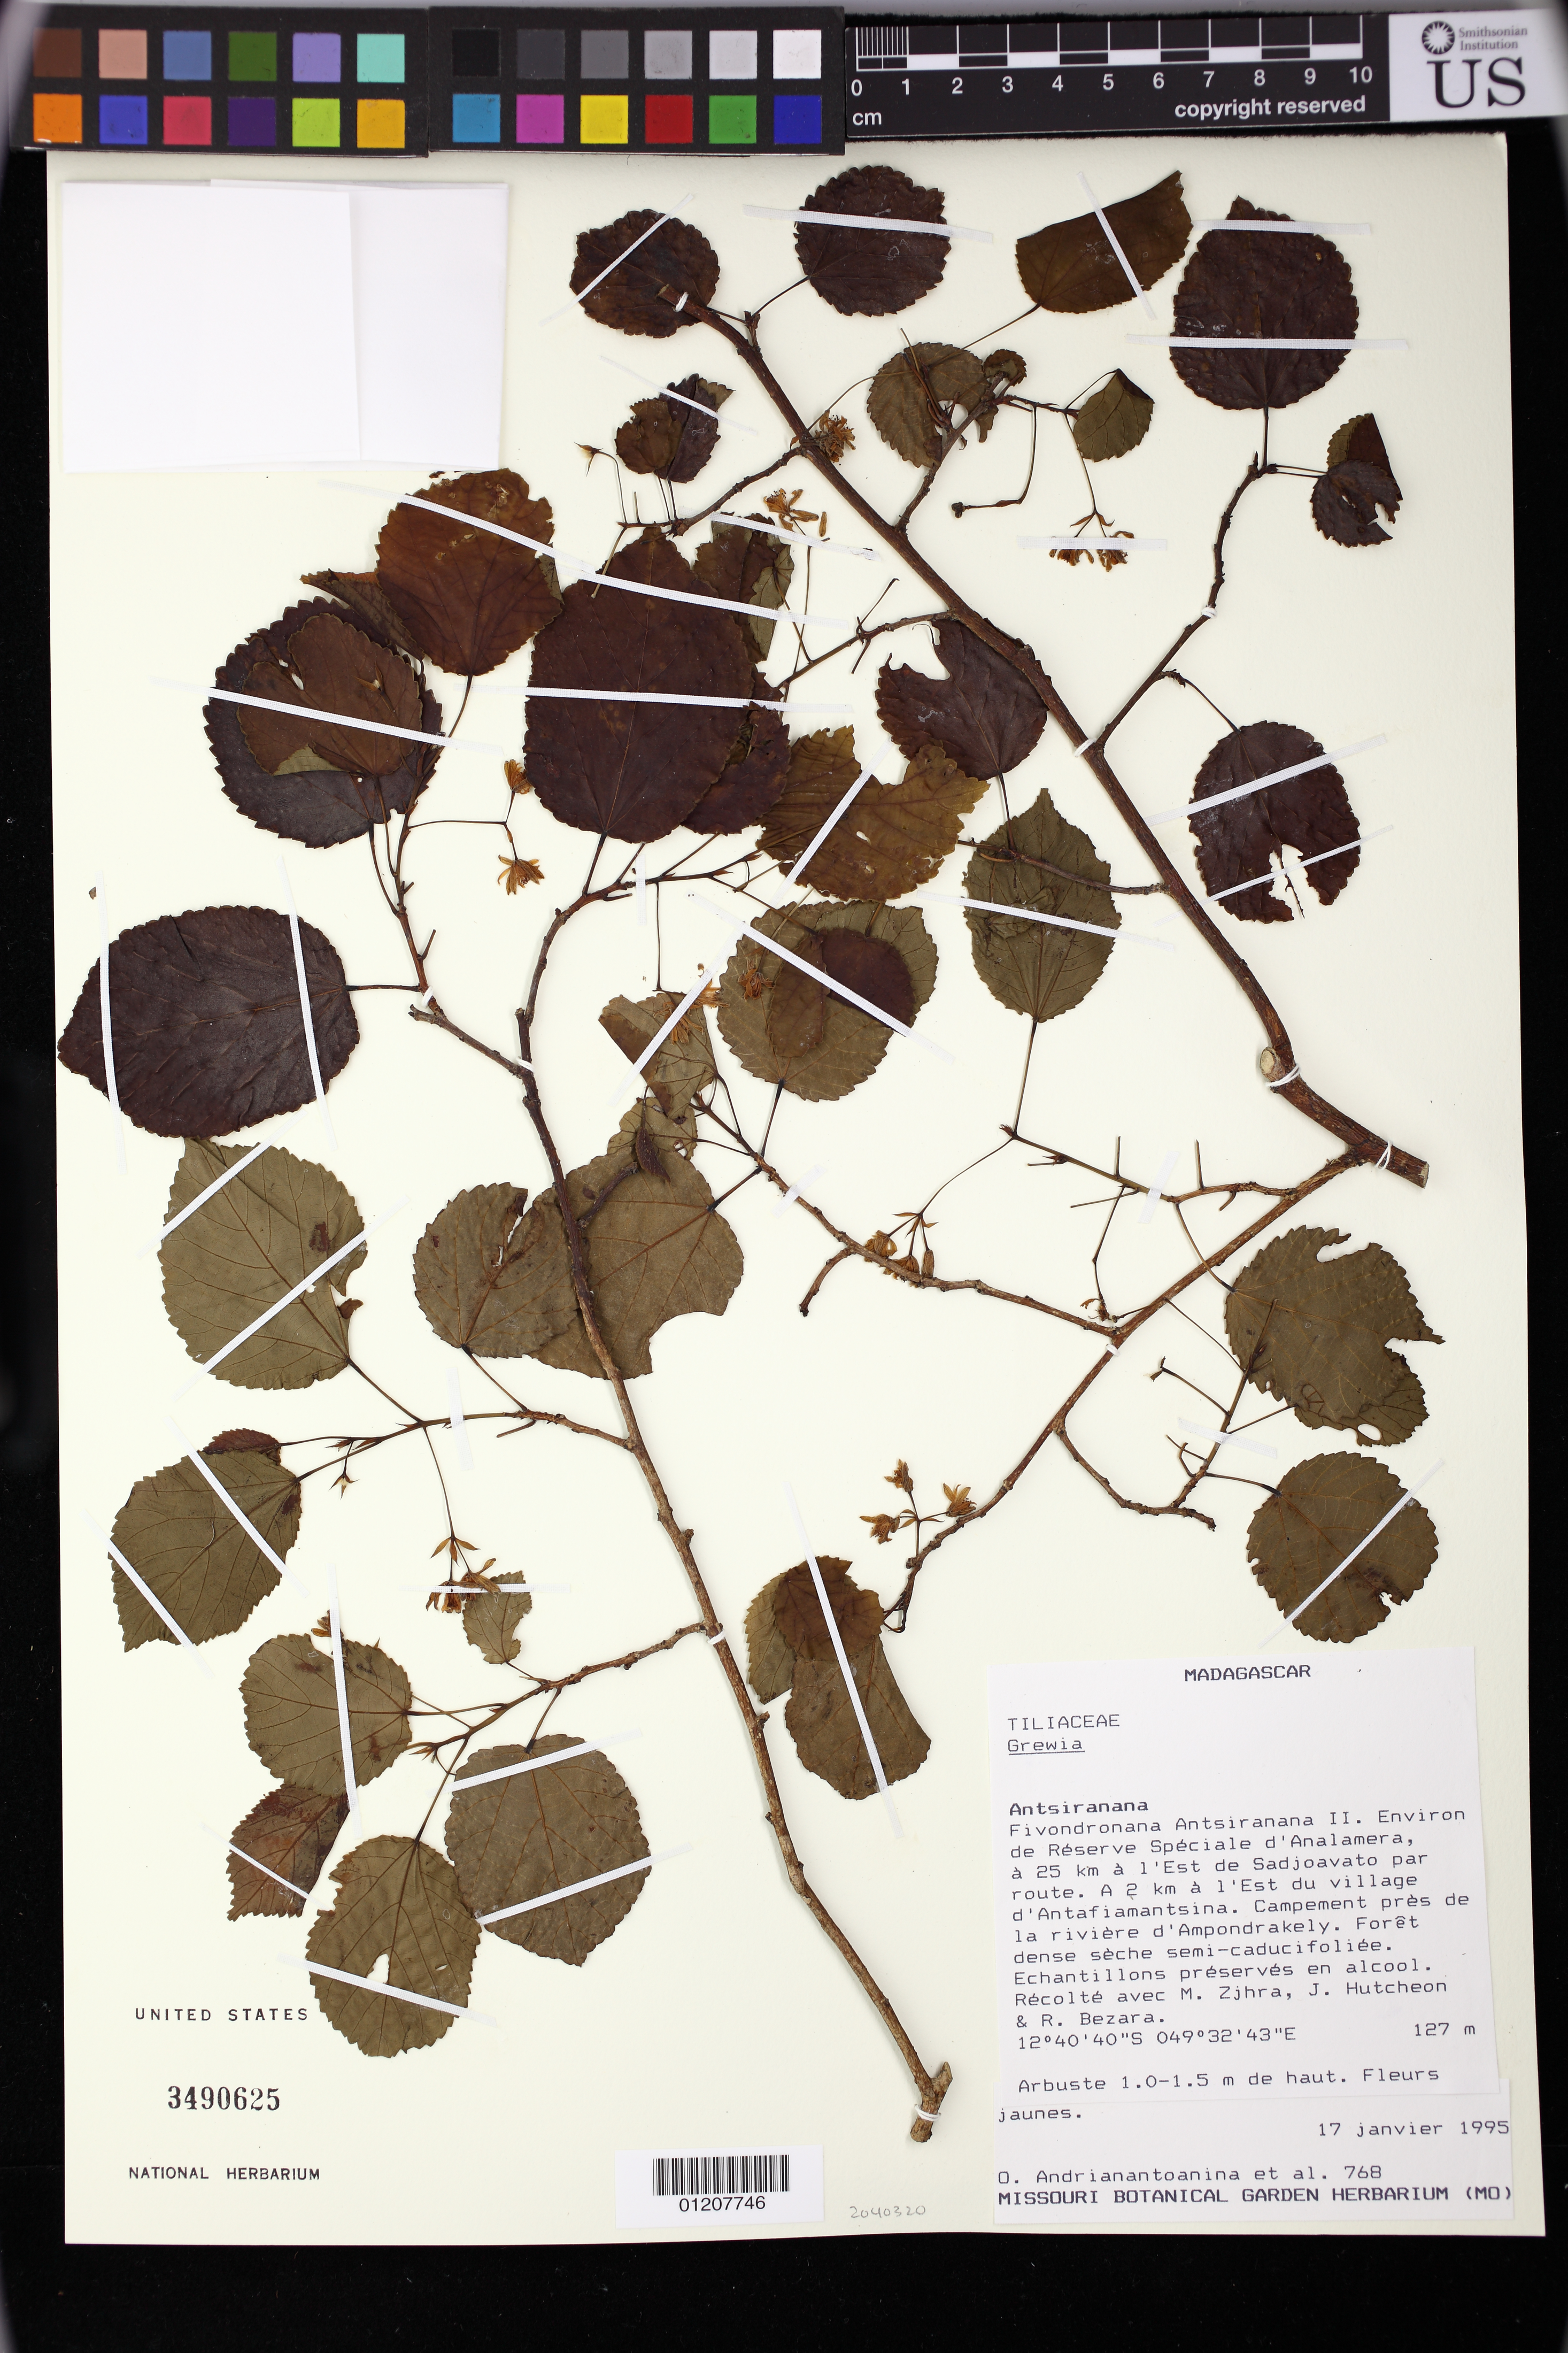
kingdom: Plantae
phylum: Tracheophyta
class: Magnoliopsida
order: Malvales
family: Malvaceae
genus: Grewia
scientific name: Grewia picta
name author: Baill.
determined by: Dorr, Laurence J., Curator (BOT), Smithsonian Institution - National Museum of Natural History (UNITED STATES)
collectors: O. Andrianantoanina, M. Zjhra, J. Hutcheon & R. Bezara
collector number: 768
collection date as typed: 17 Jan 1995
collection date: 1995-01-17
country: Madagascar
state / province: Diana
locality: Antsiranana. Fivondronana Antsiranana II. Environ de Réserve Spéciale d'Analamera, Á 25 km Á l'Est de Sadjoavato par route. A 2 km l'Est du village d'Antafiamantsina. Campement près de la rivière d'Ampondrakely. Forêt dense sèche semi-caducifol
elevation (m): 127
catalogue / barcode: US 3490625